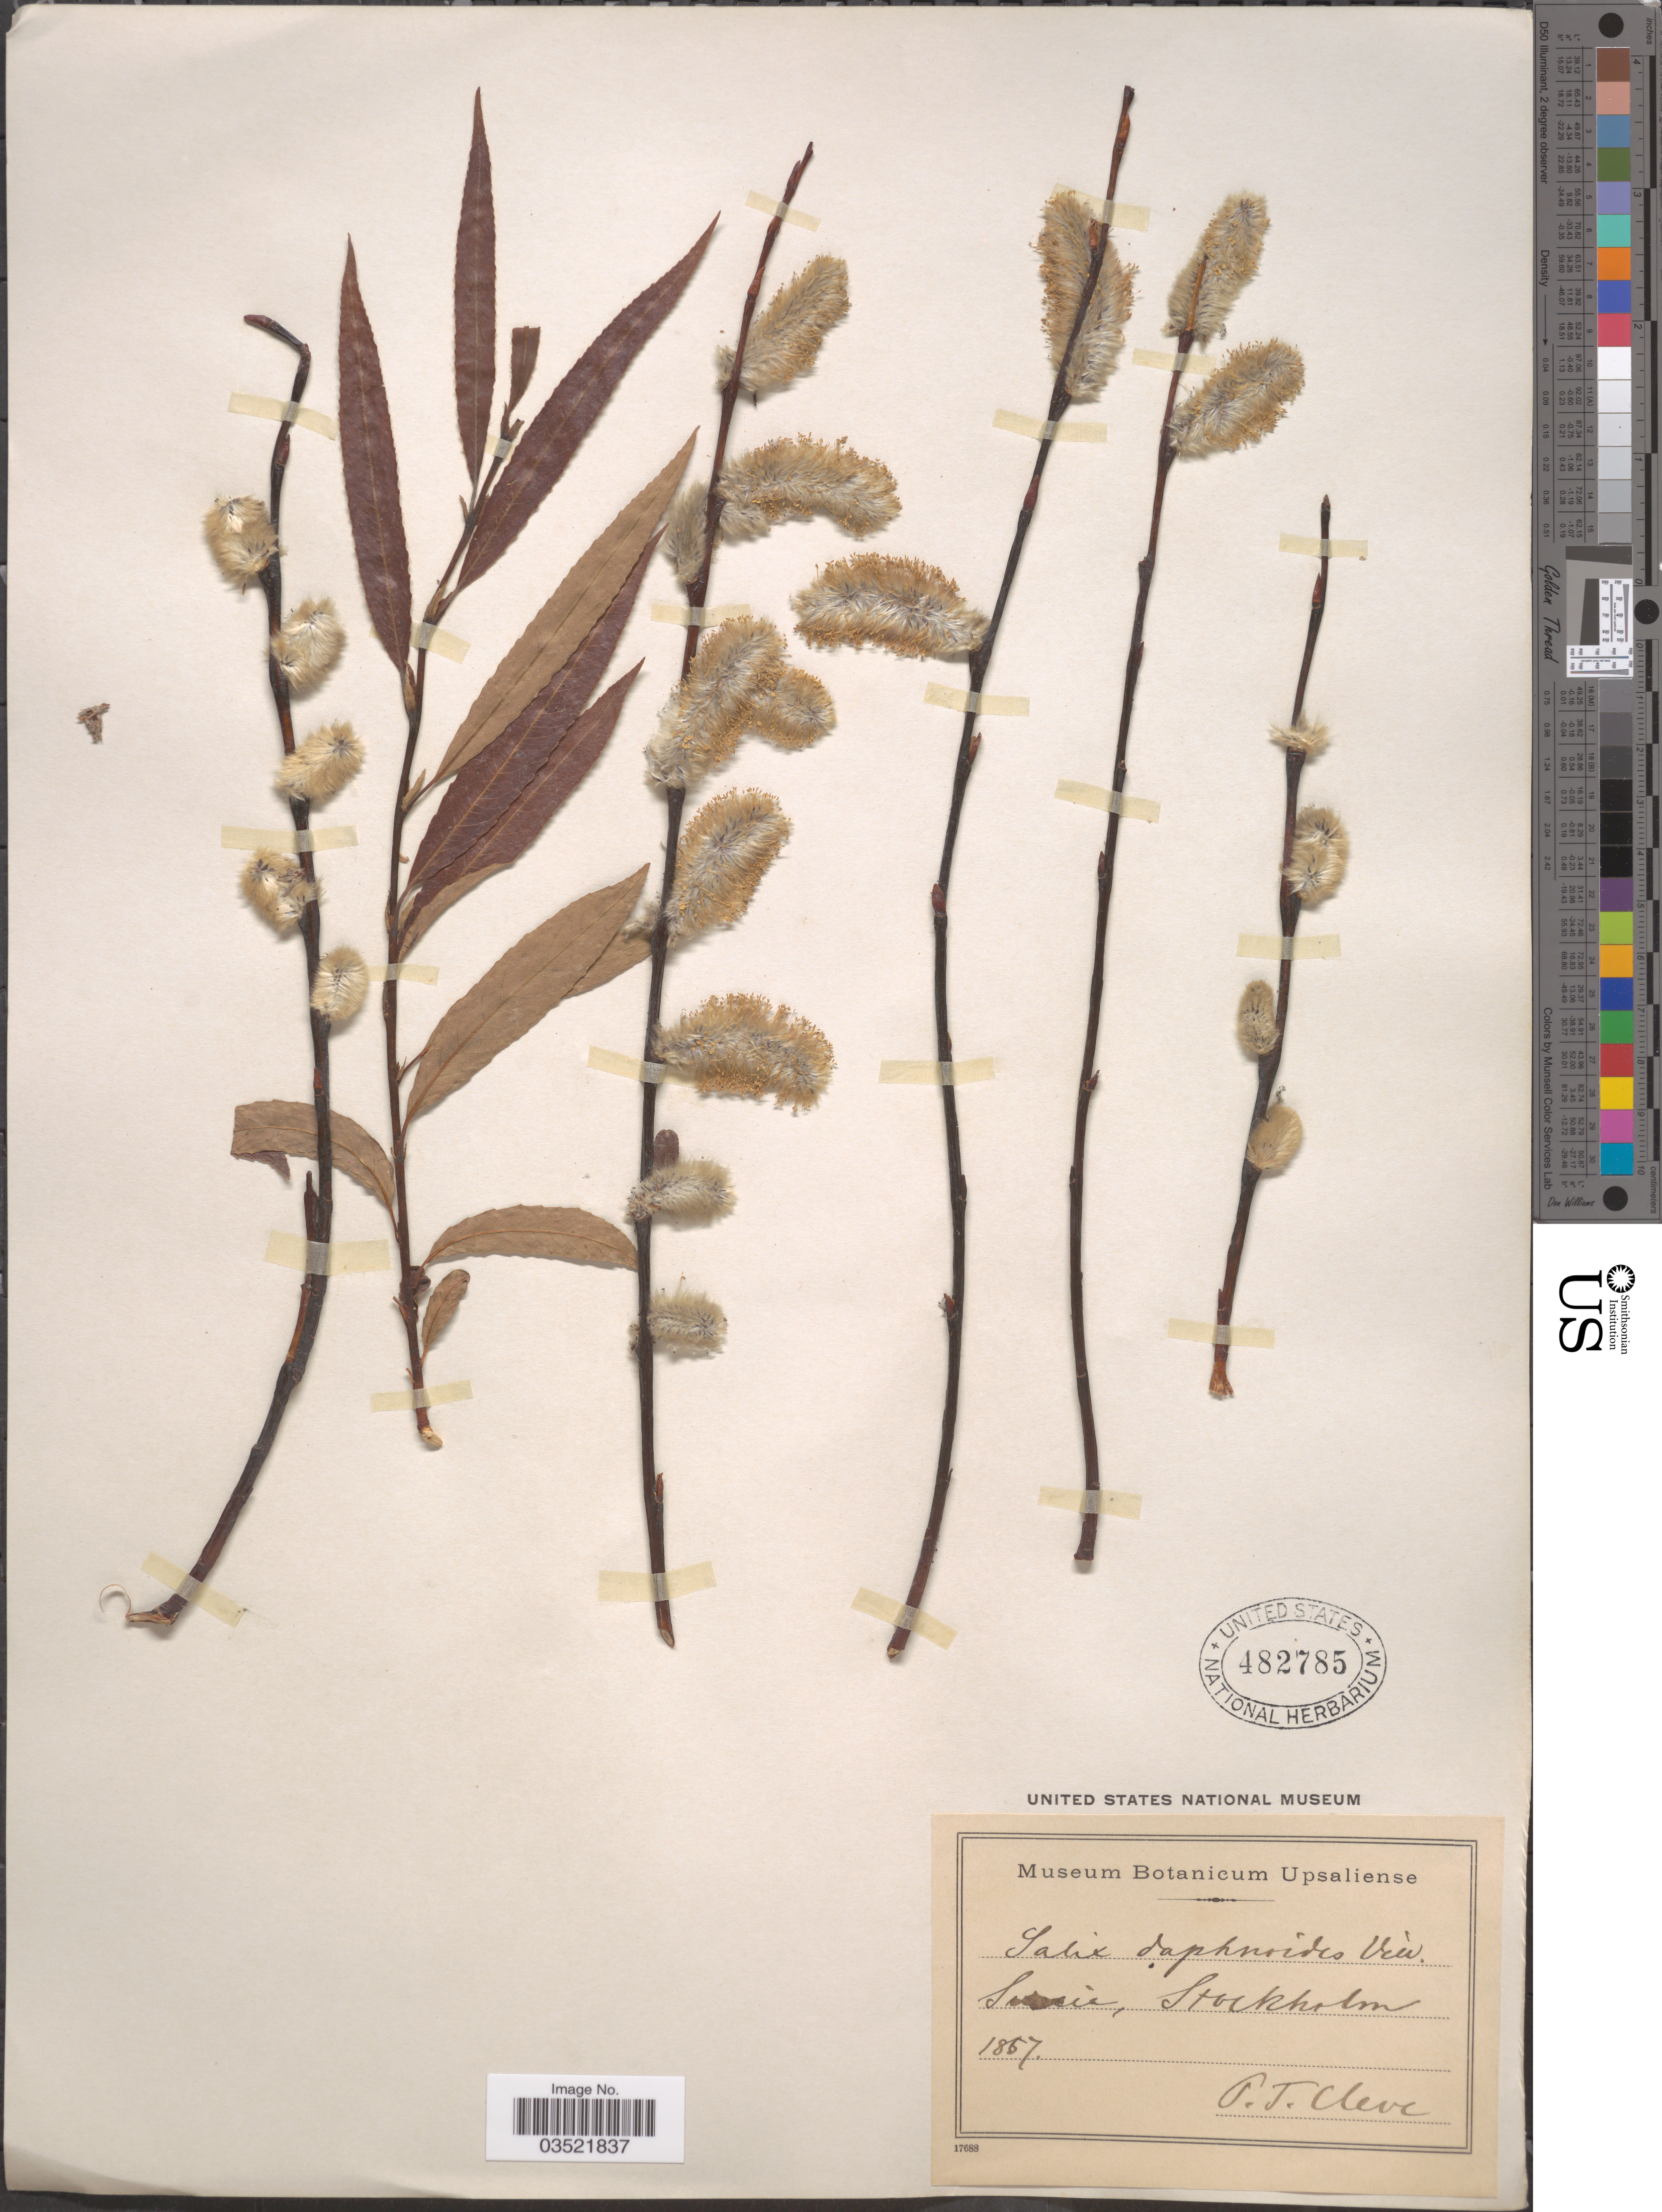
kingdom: Plantae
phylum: Tracheophyta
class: Magnoliopsida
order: Malpighiales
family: Salicaceae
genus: Salix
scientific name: Salix daphnoides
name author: Vill.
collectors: P. Cleve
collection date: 1857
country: Sweden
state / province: Stockholm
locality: Suecia, Stockholm.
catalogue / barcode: US 482785